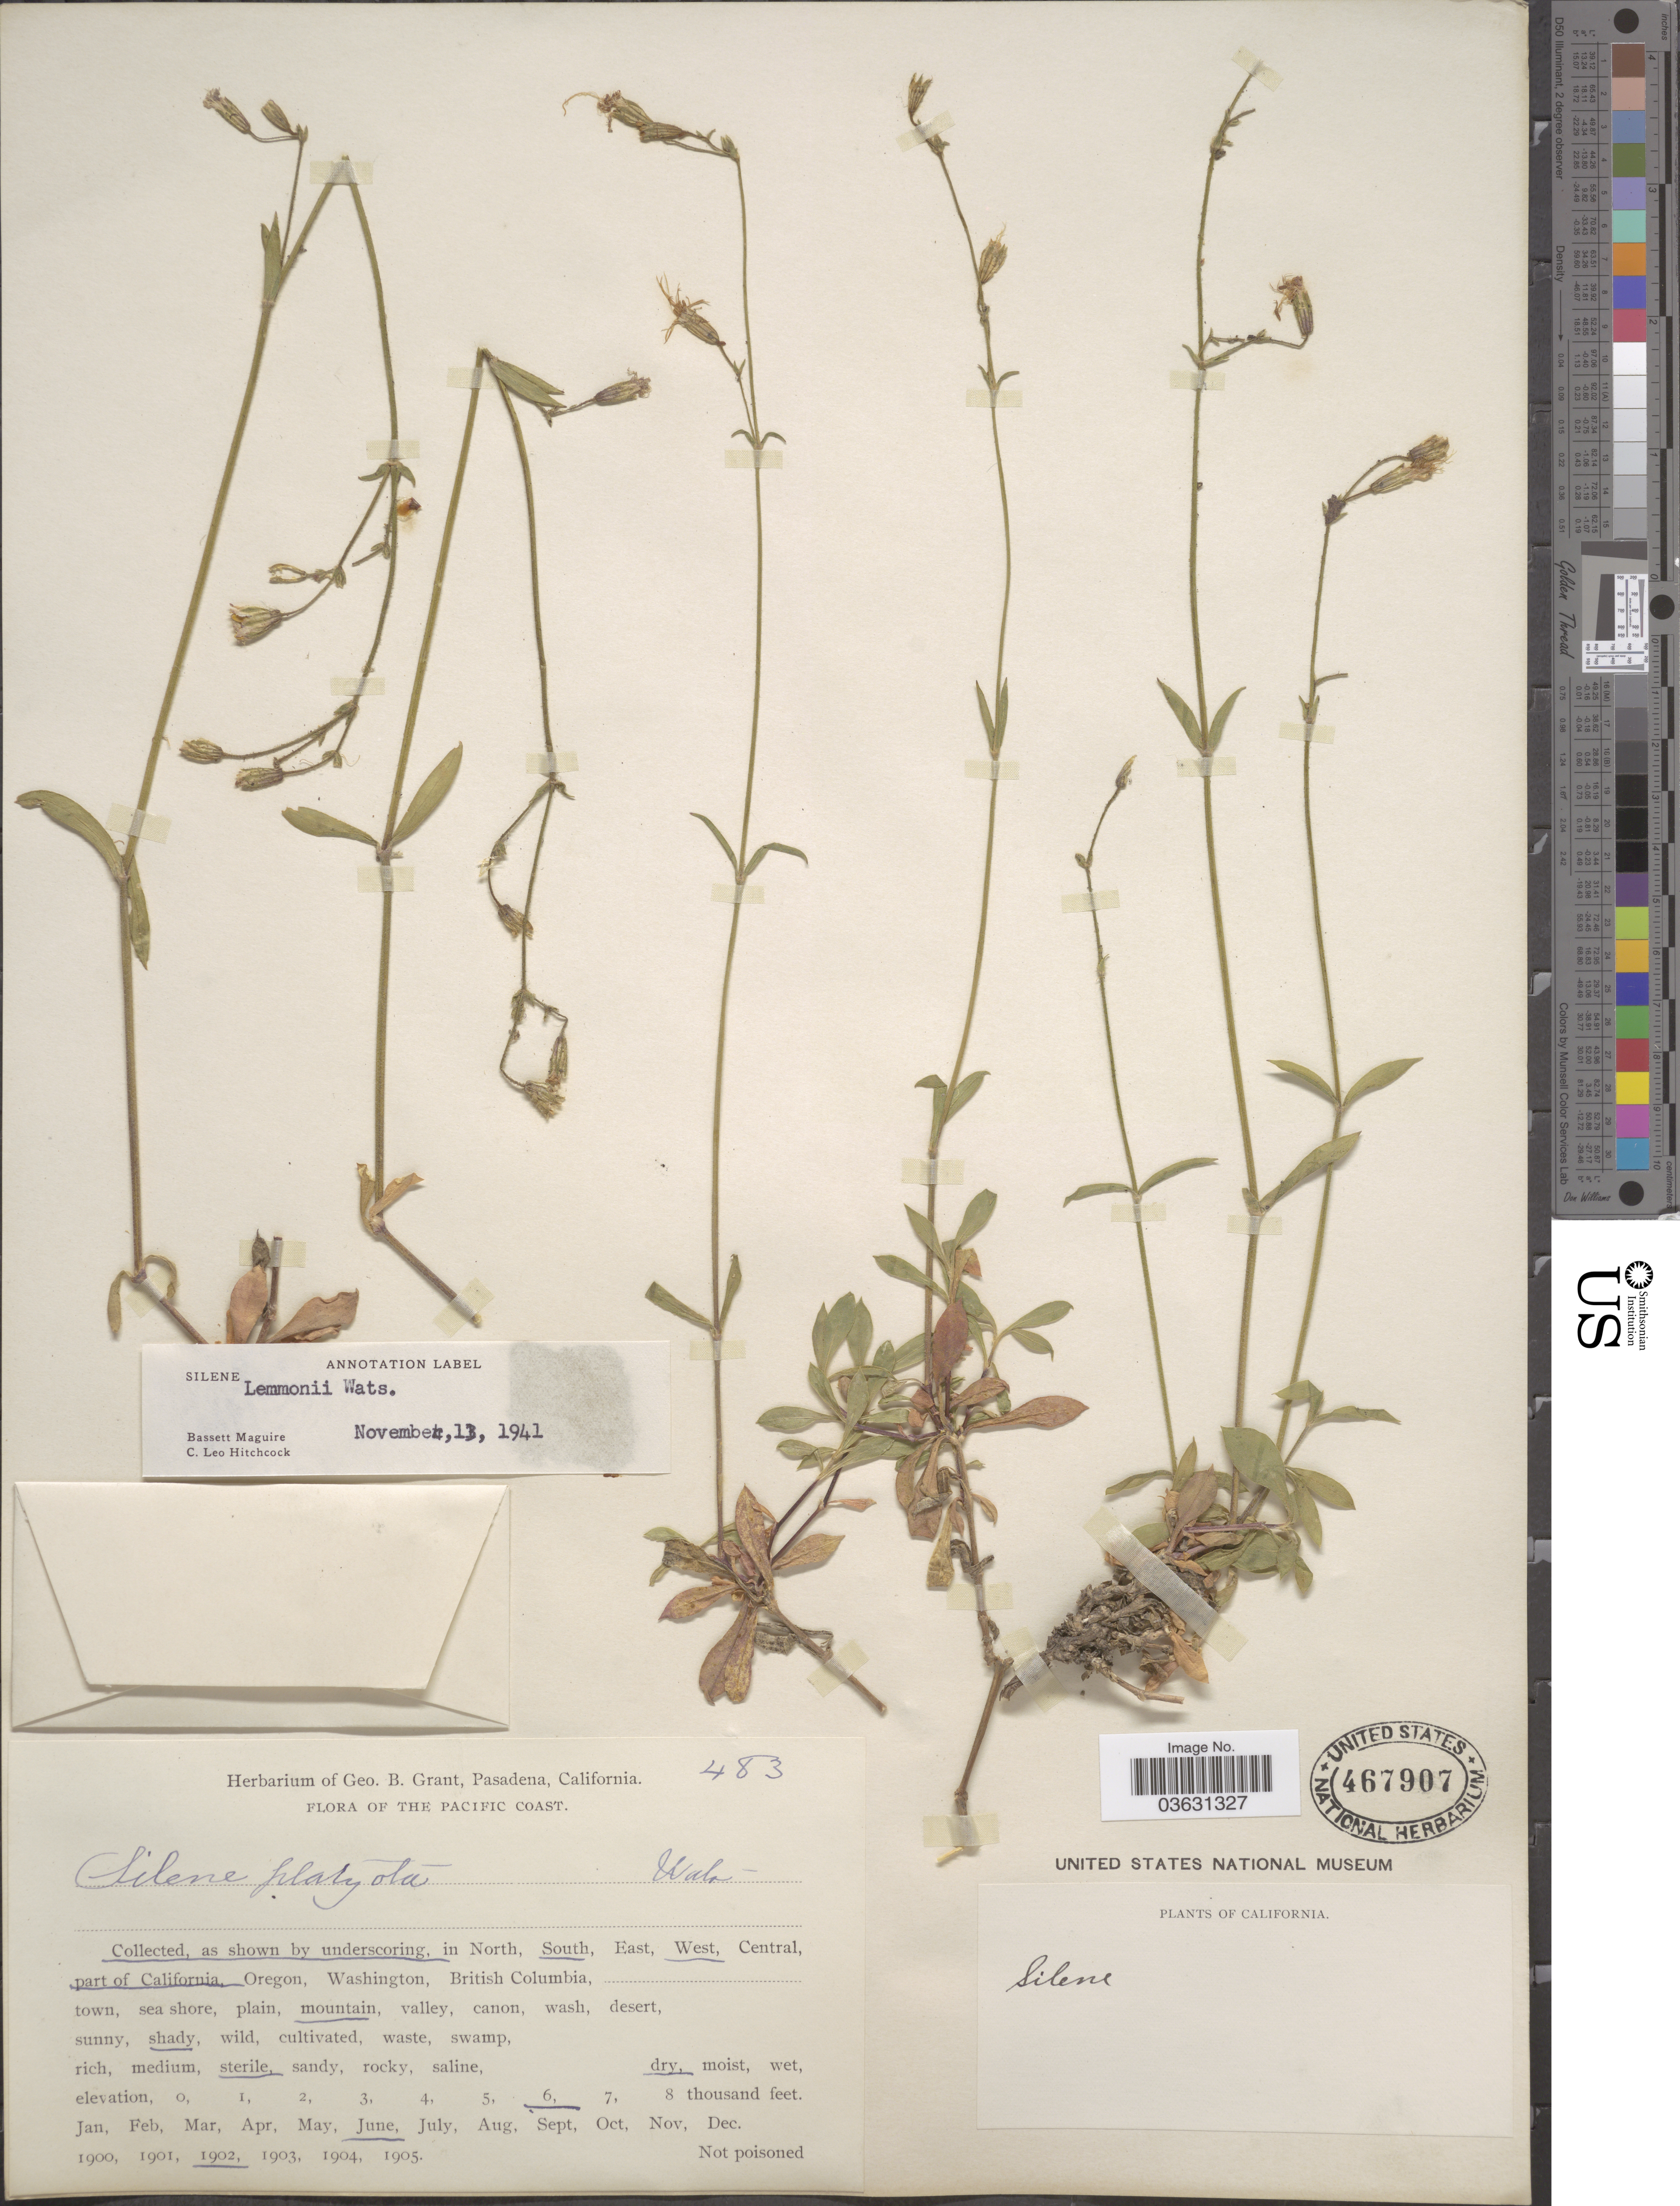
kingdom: Plantae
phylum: Tracheophyta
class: Magnoliopsida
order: Caryophyllales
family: Caryophyllaceae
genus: Silene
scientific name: Silene lemmonii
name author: S. Watson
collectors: ex herb. Geo. B. Grant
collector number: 483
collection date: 1902-06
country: United States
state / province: California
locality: The Pacific Coast. South West part of California.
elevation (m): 1829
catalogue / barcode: US 467907